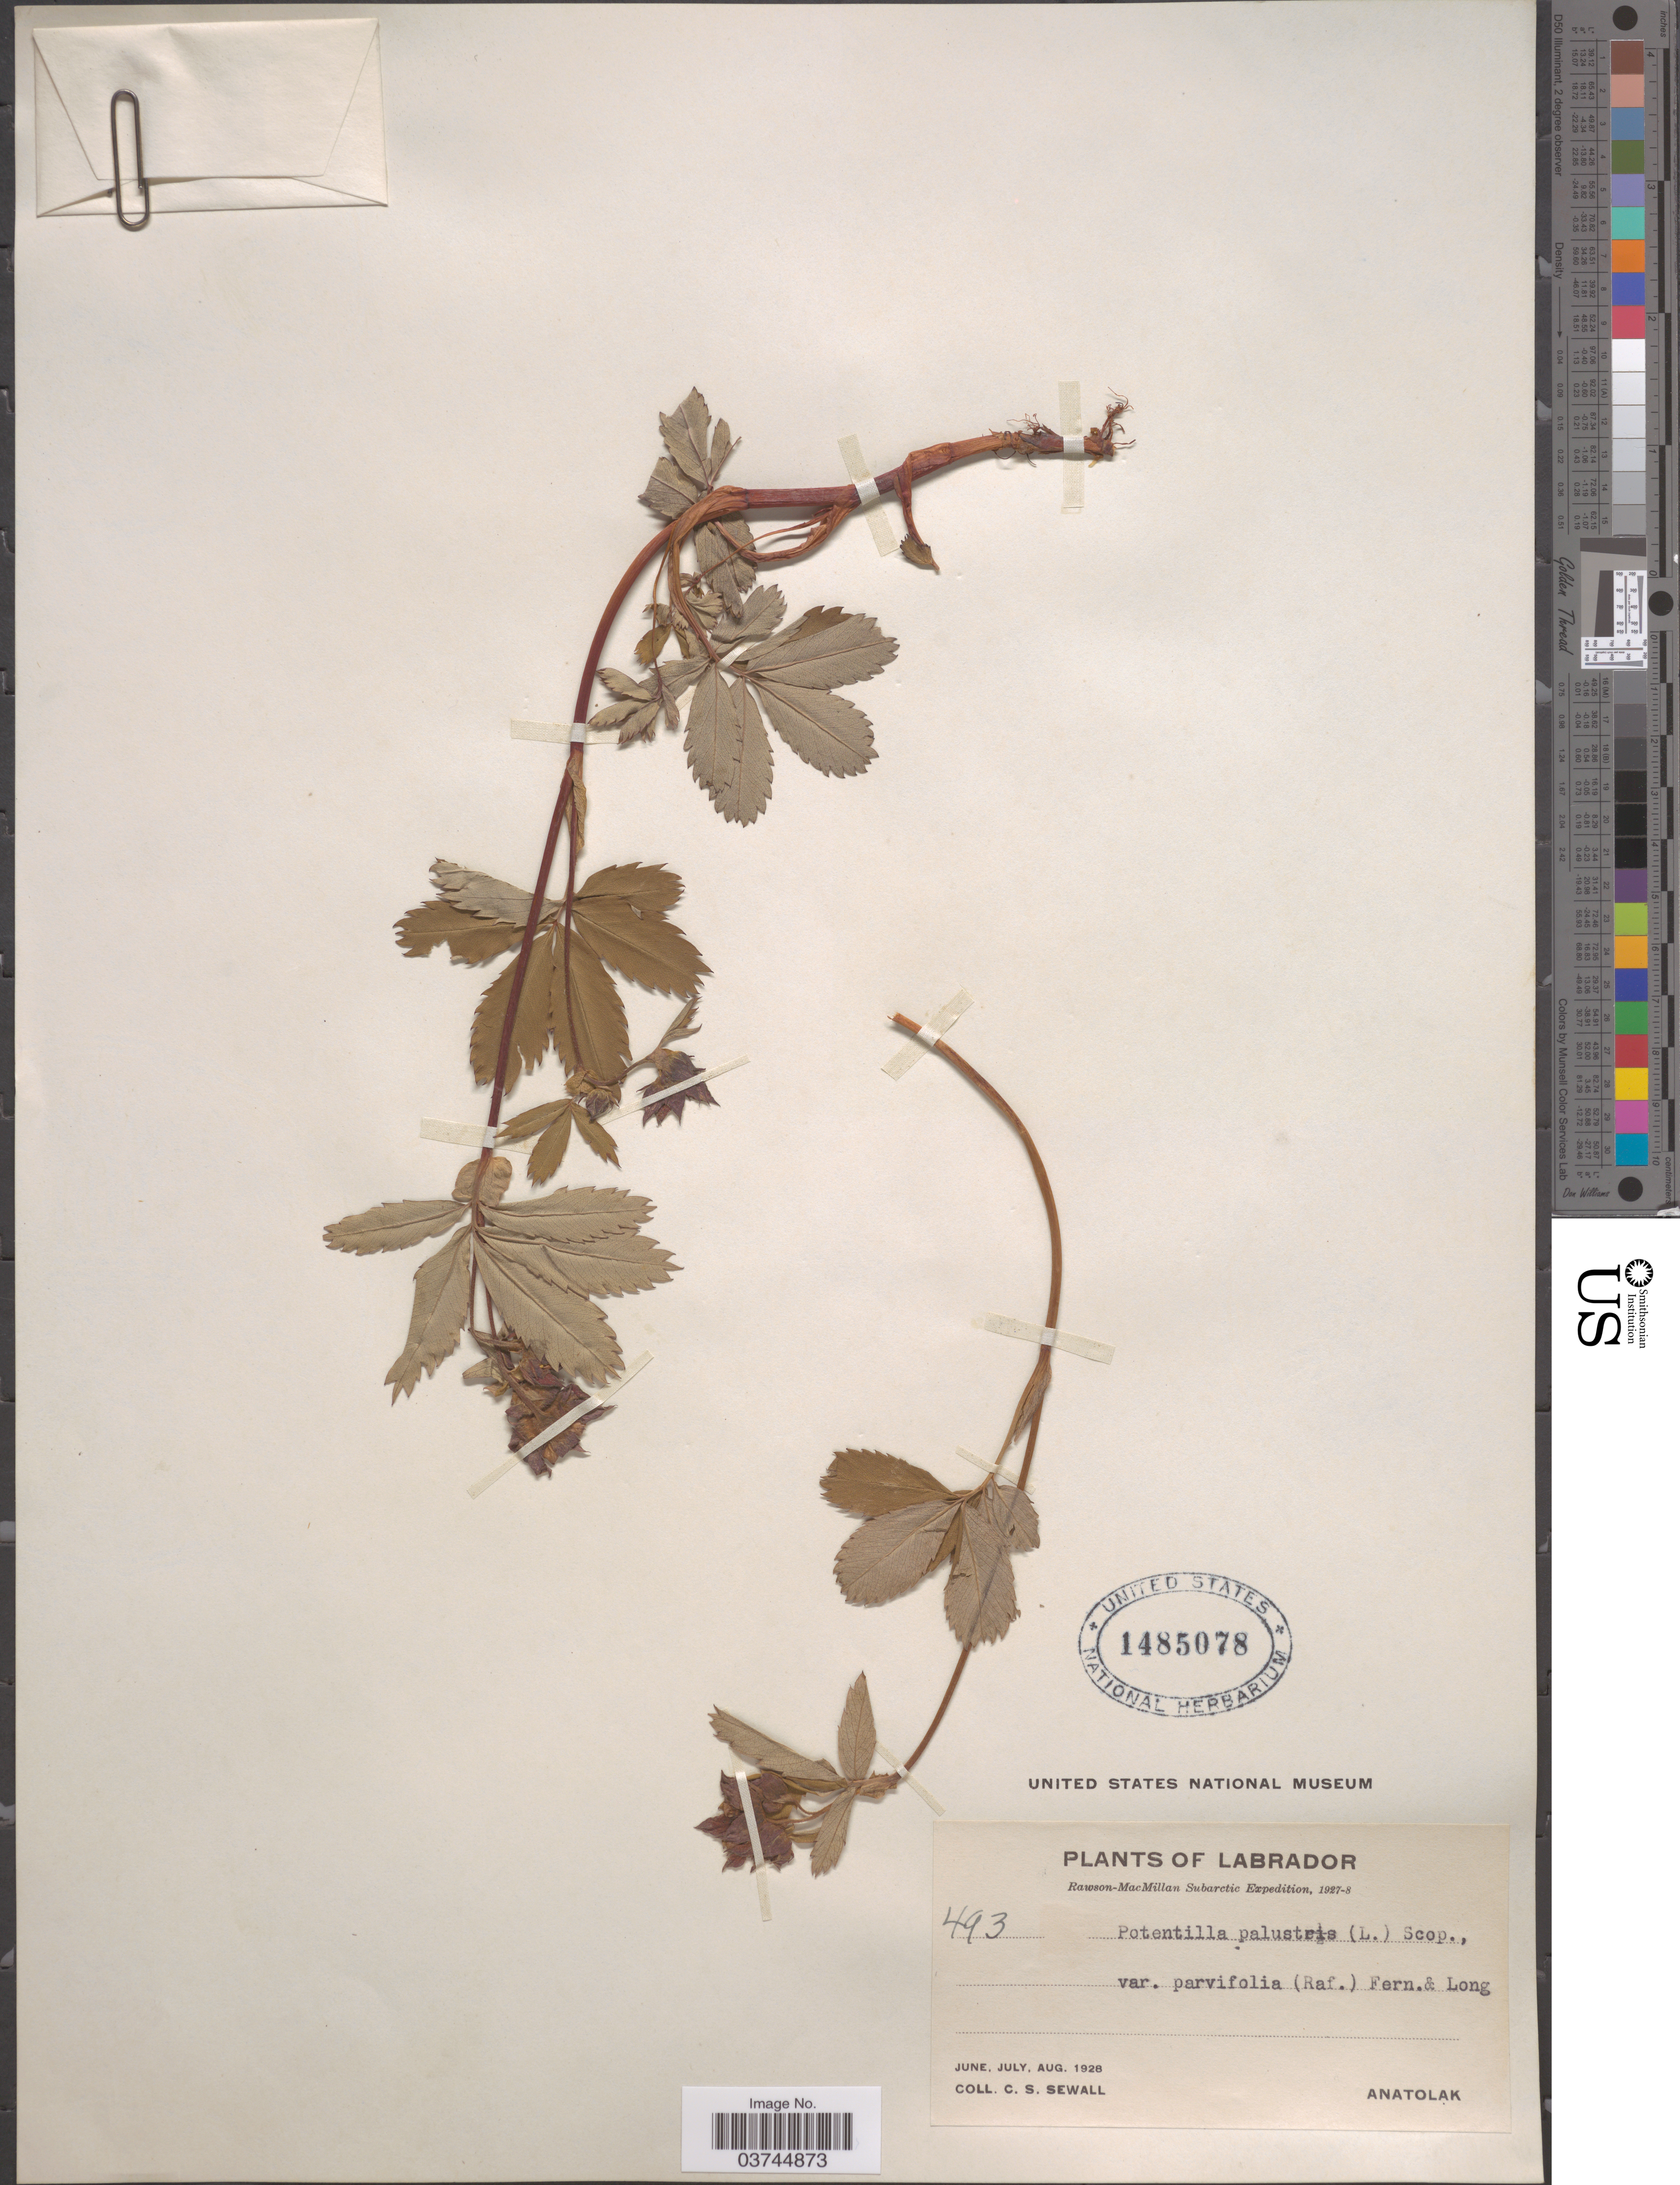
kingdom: Plantae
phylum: Tracheophyta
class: Magnoliopsida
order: Rosales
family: Rosaceae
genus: Comarum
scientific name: Comarum palustre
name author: L.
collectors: C. Sewall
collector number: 493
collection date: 1928-06/1928-08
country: Canada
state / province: Newfoundland and Labrador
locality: Labrador. Anatolak.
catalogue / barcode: US 1485078